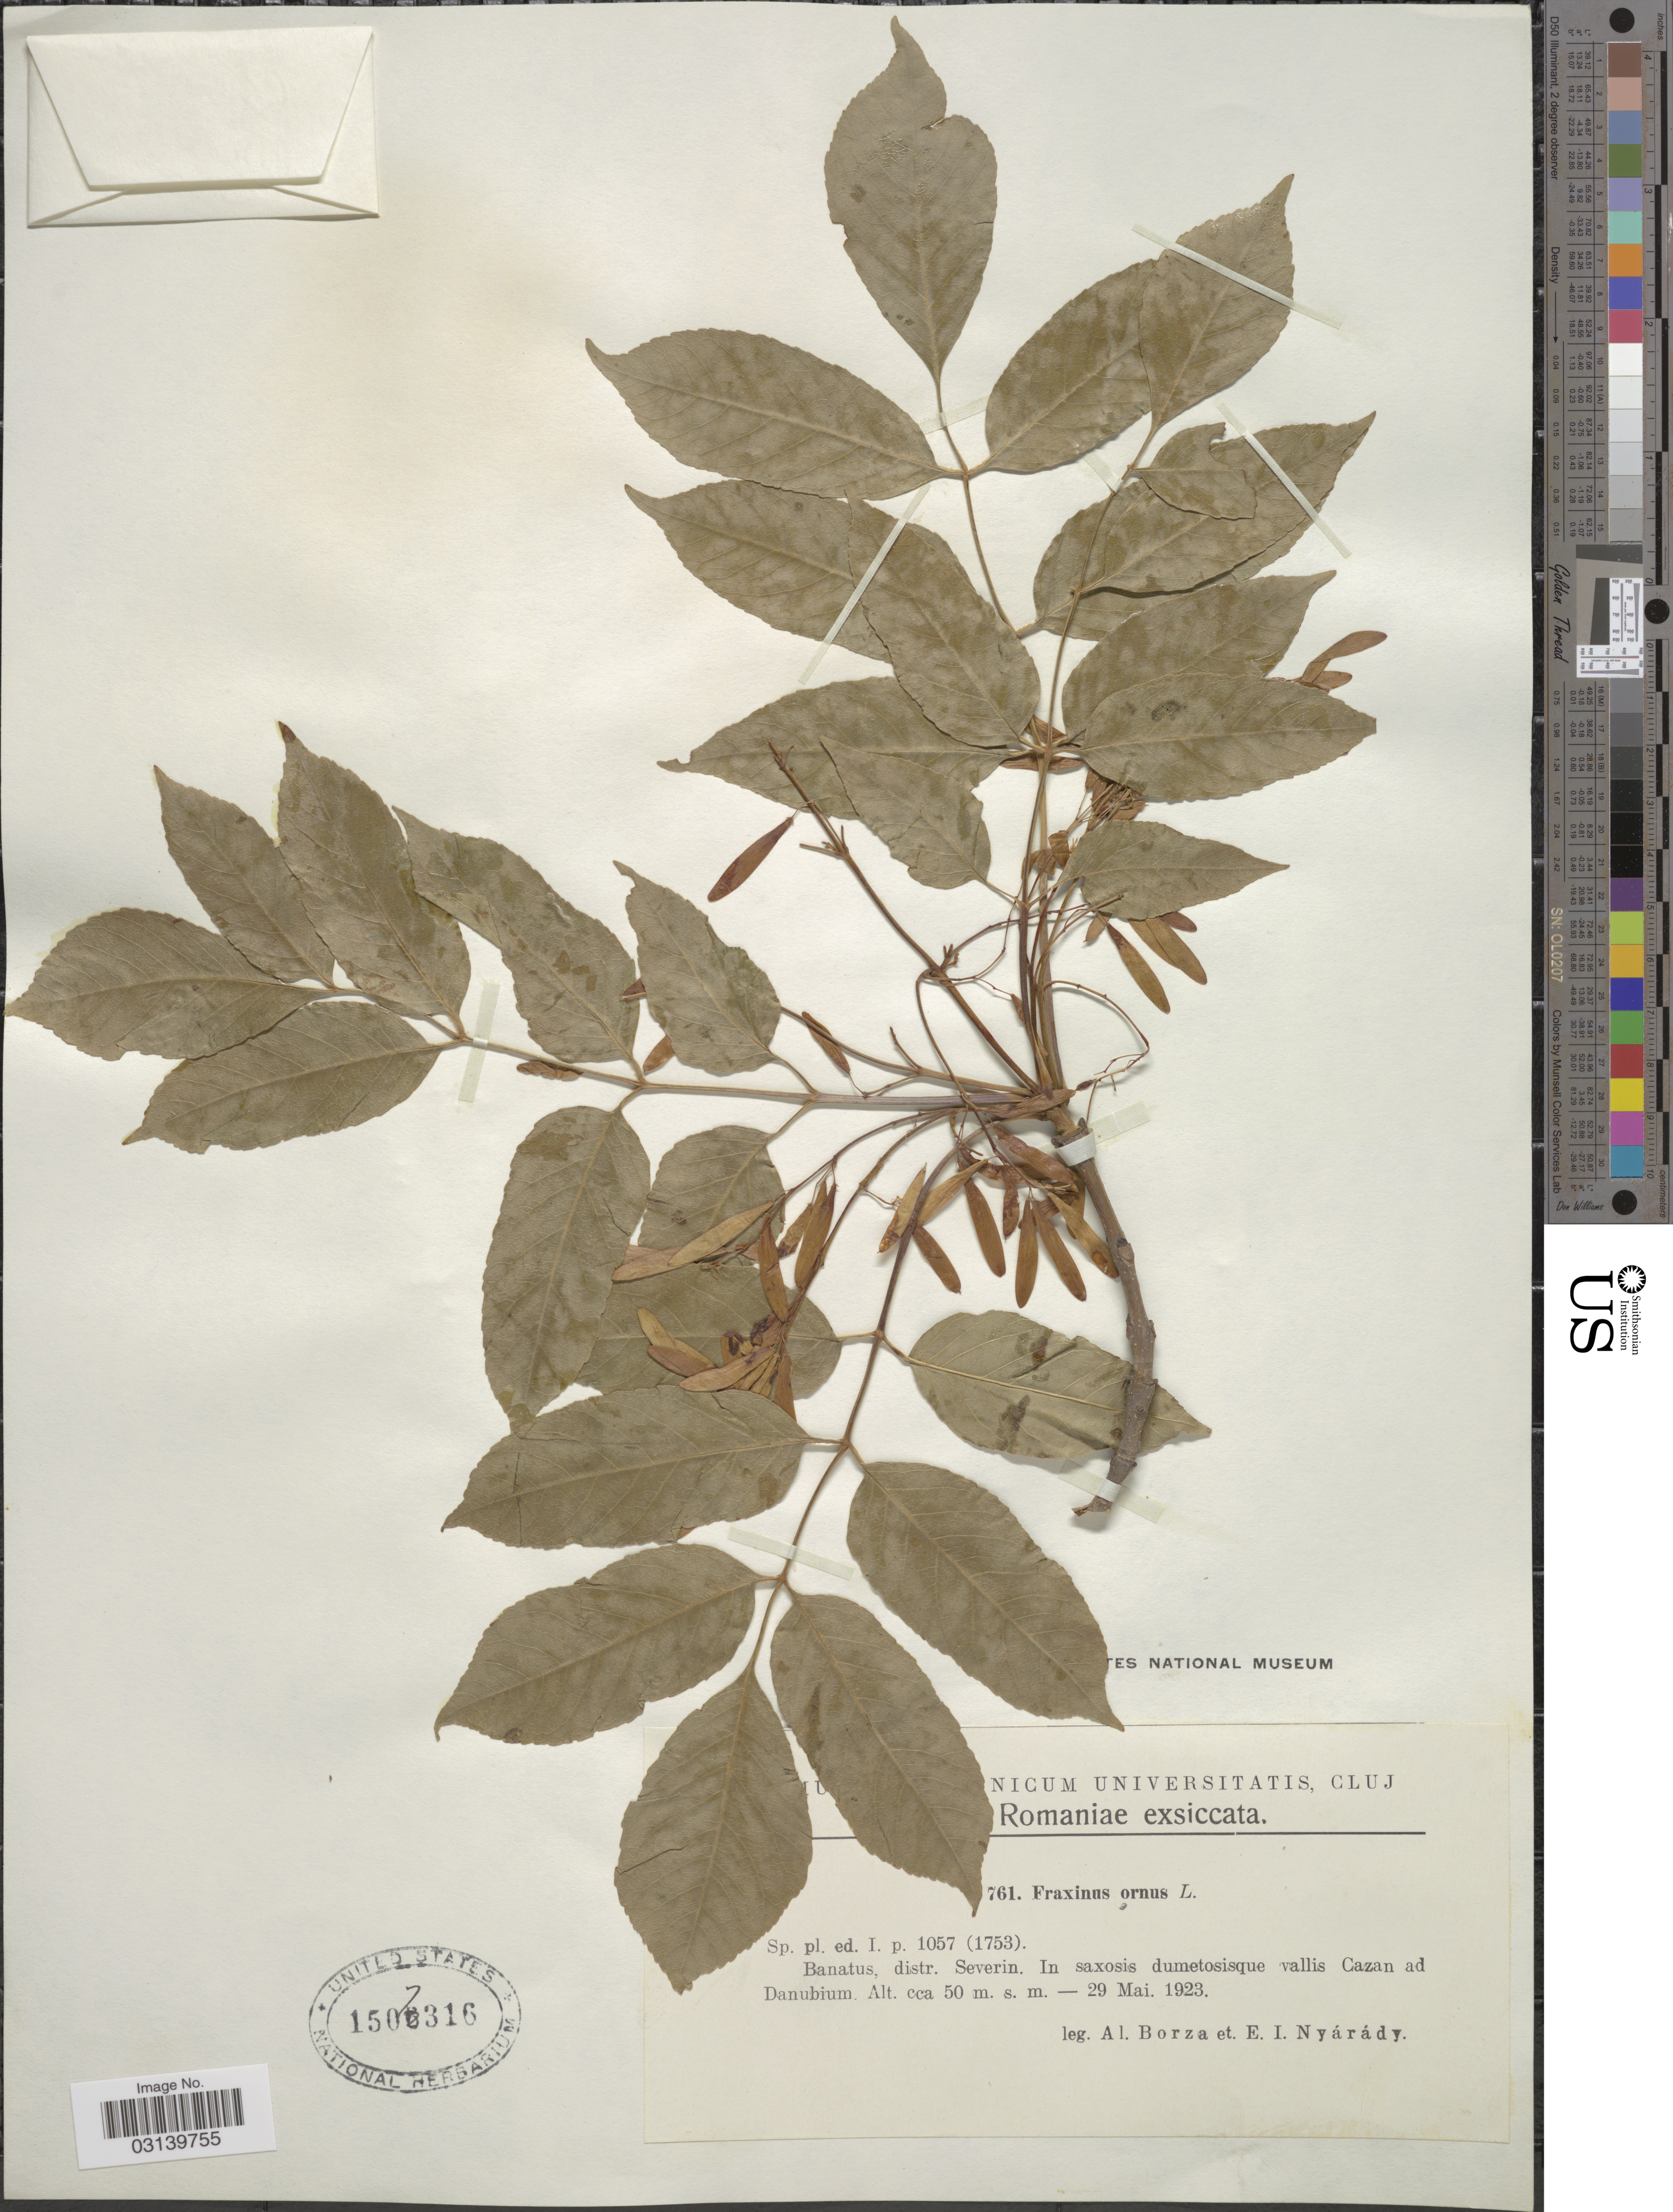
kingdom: Plantae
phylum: Tracheophyta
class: Magnoliopsida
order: Lamiales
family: Oleaceae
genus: Fraxinus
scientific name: Fraxinus ornus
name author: L.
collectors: A. Borza & E. Nyárády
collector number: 761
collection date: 1923-05-29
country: Romania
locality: Banatus, distr. Severin. In saxosis dumetosisque vallis Cazan ad Danubium.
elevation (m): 50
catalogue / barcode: US 1507316